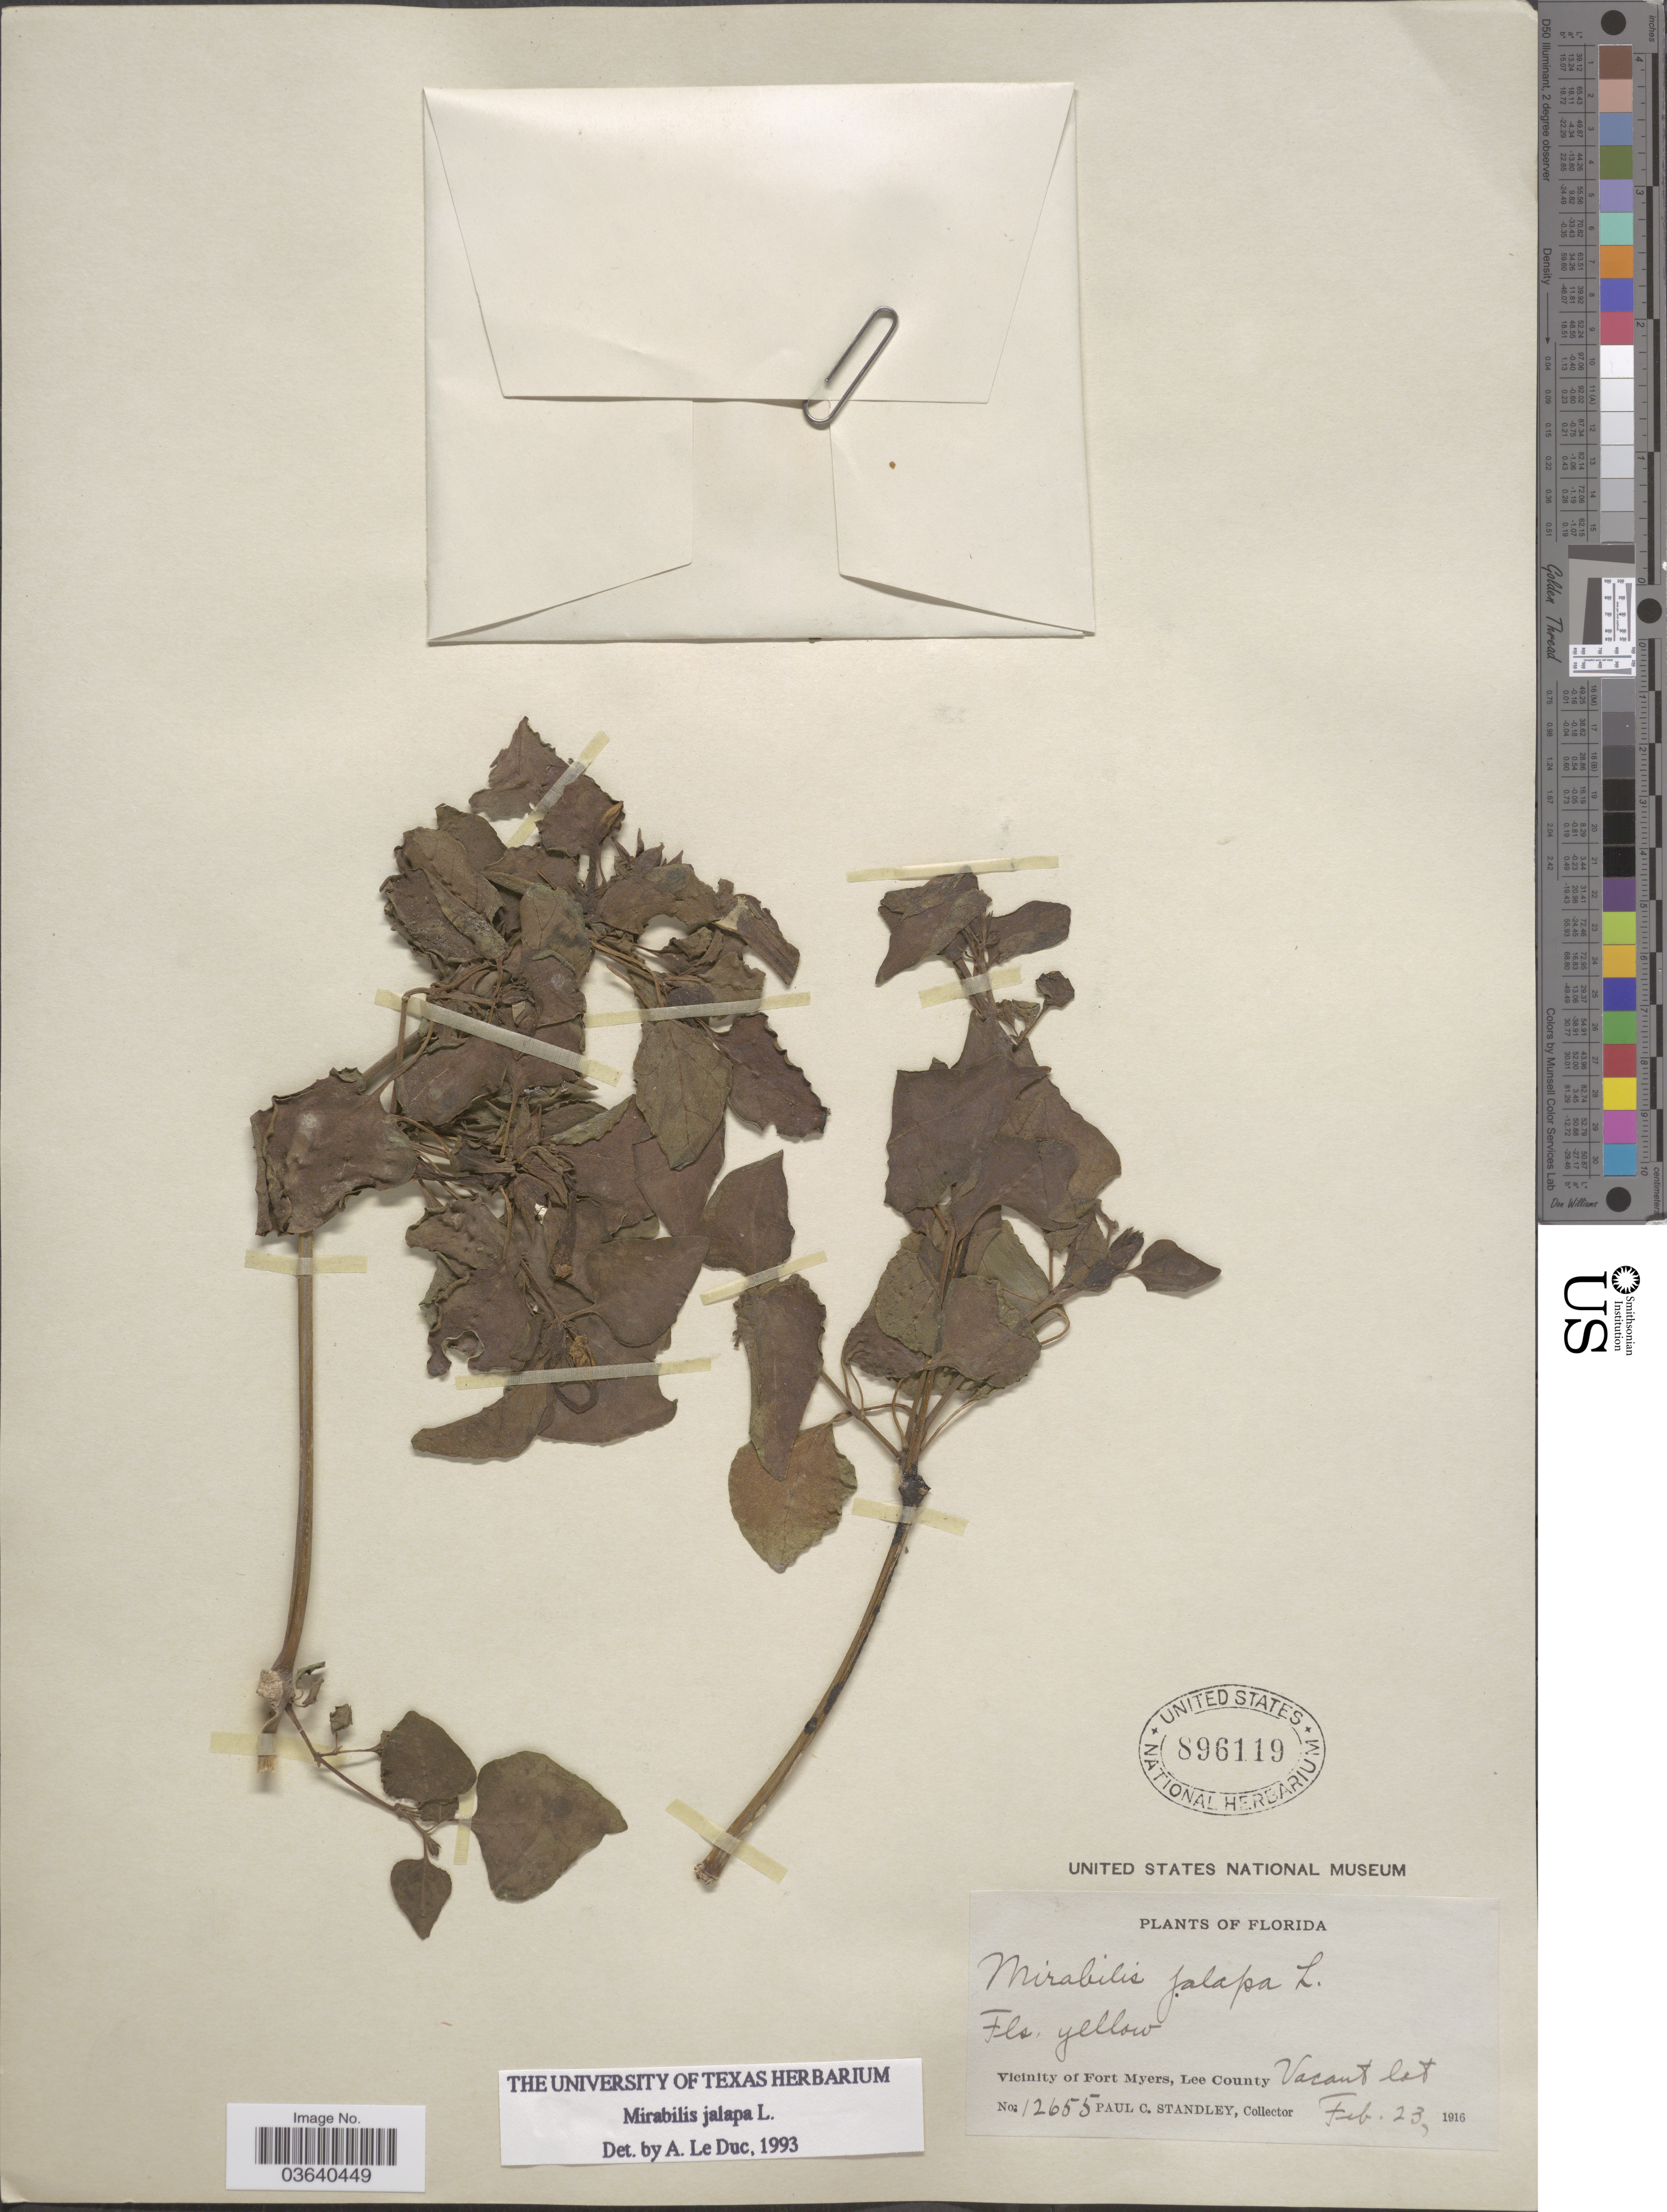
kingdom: Plantae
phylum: Tracheophyta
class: Magnoliopsida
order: Caryophyllales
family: Nyctaginaceae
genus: Mirabilis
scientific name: Mirabilis jalapa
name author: L.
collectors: P. C. Standley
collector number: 12655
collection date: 1916-02-23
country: United States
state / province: Florida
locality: Vicinity of Fort Myers, Lee County.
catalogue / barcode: US 896119